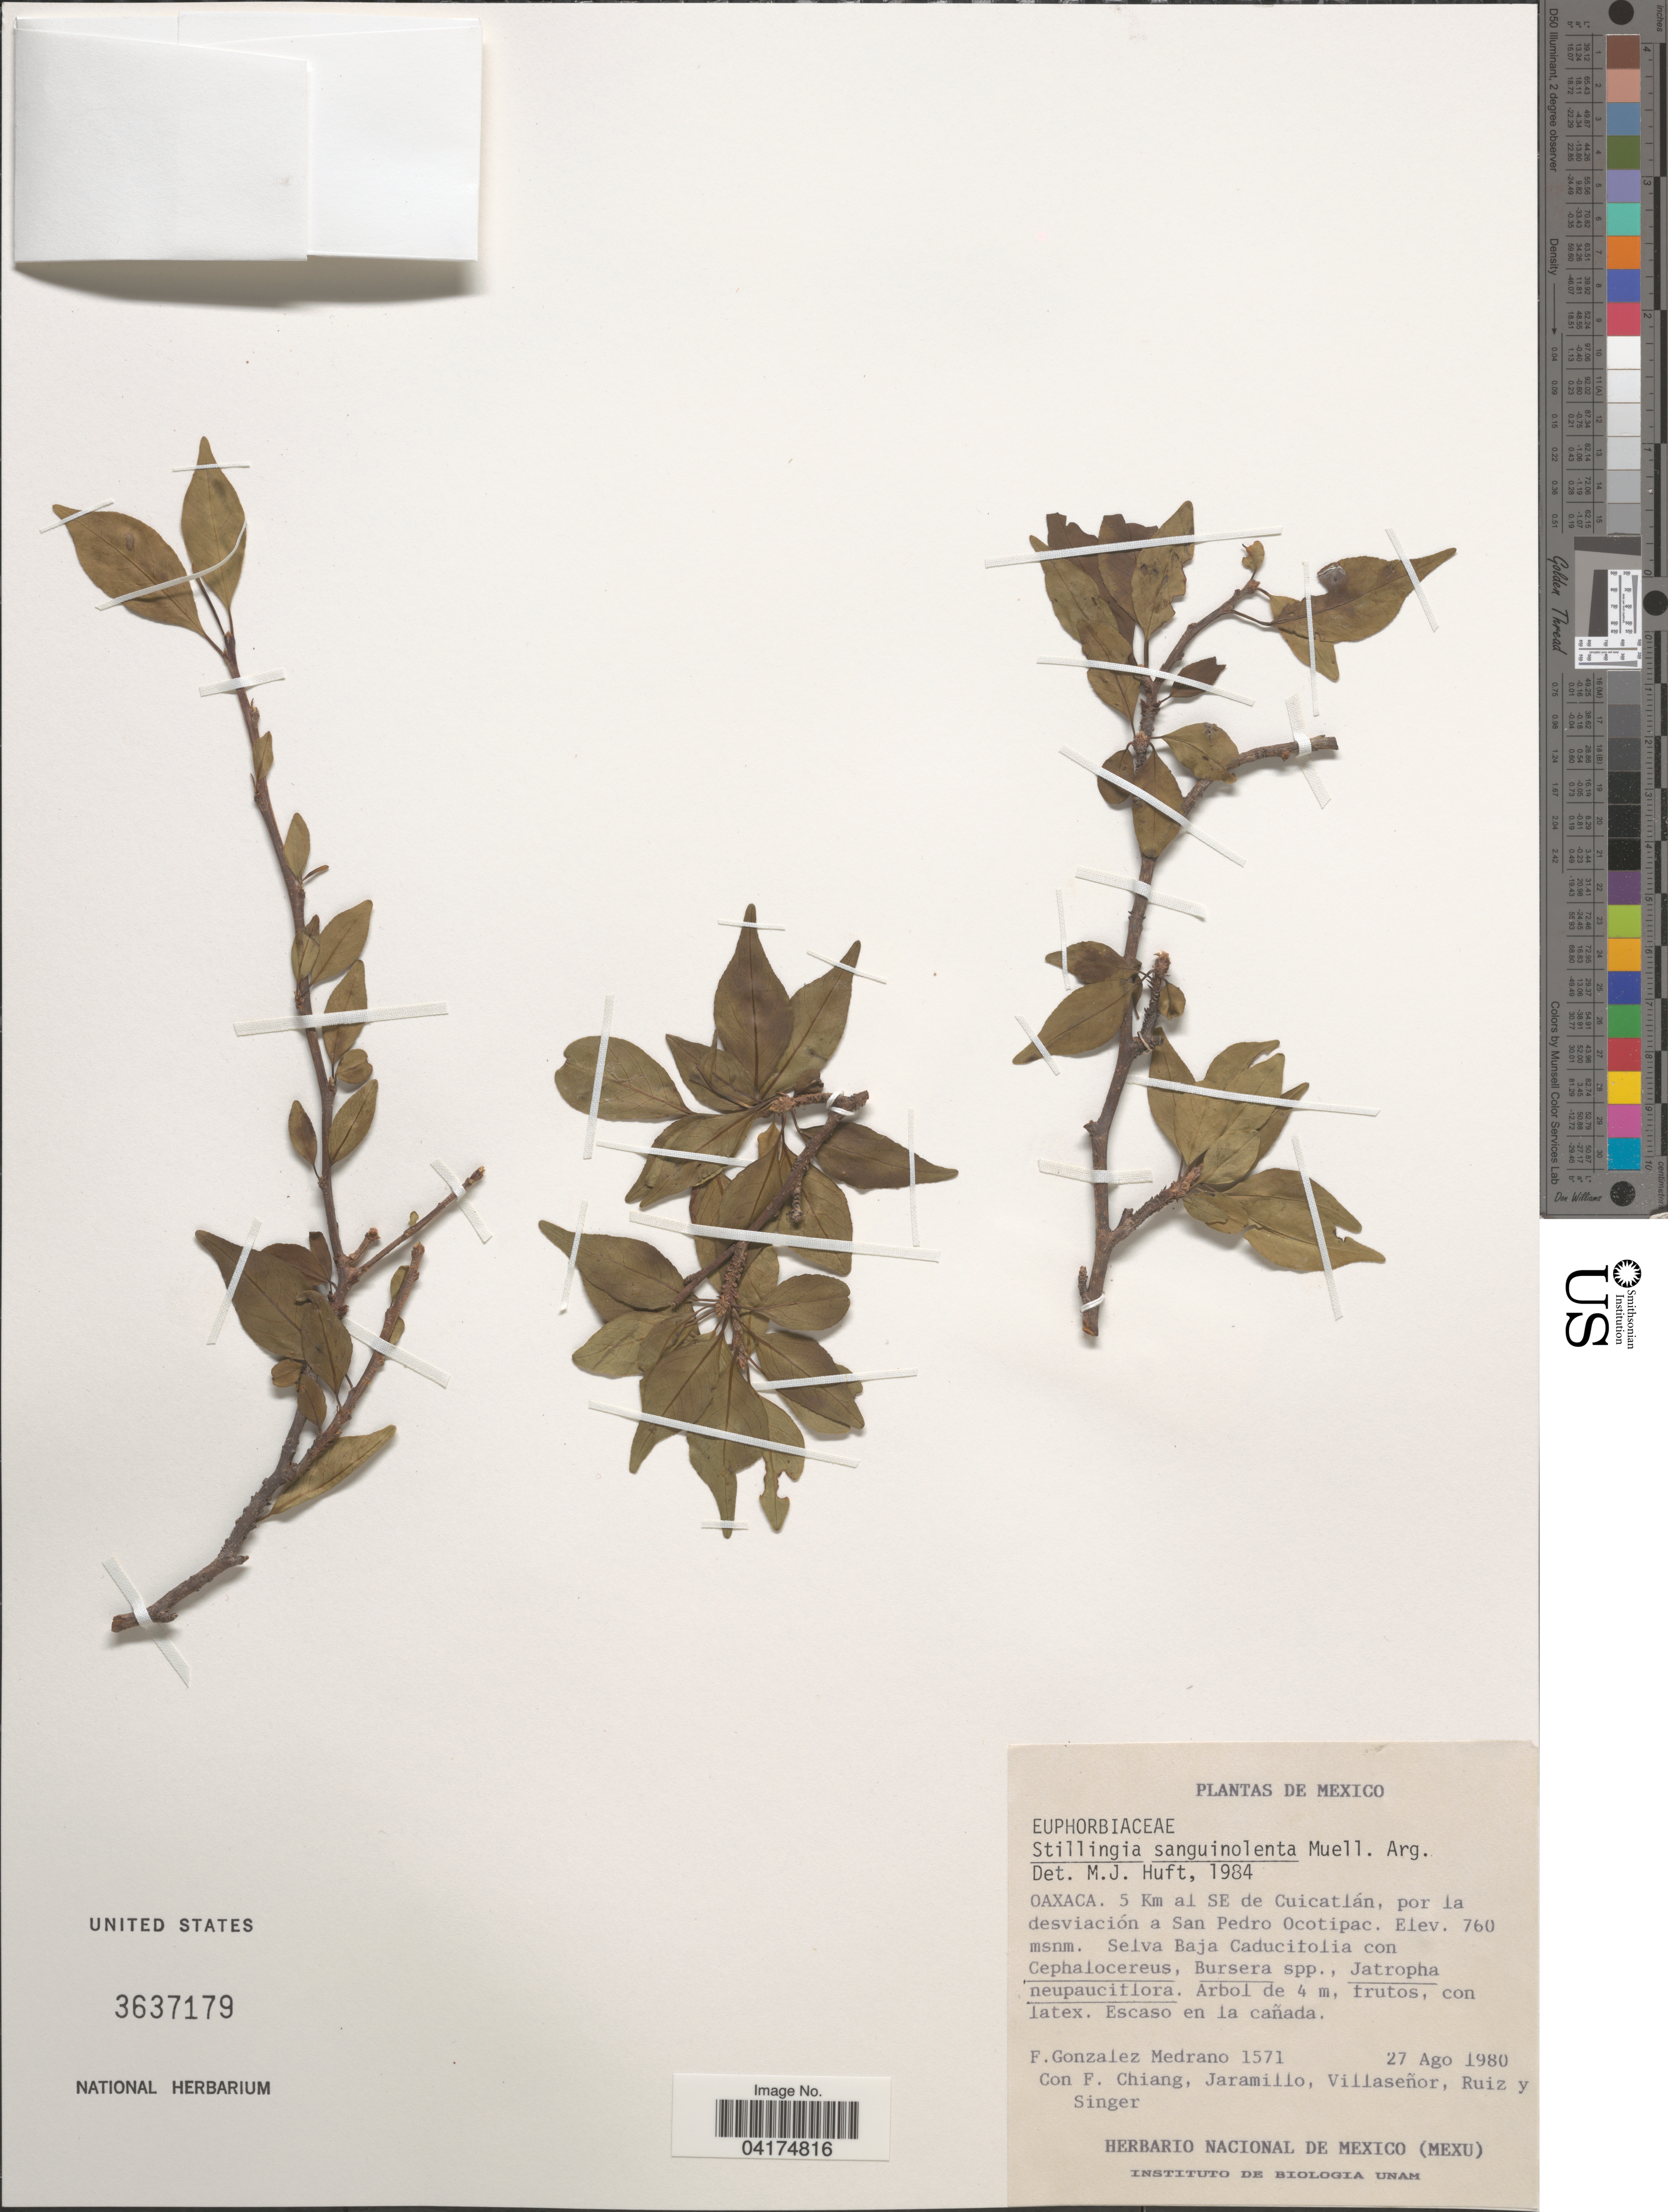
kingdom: Plantae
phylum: Tracheophyta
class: Magnoliopsida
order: Malpighiales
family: Euphorbiaceae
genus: Stillingia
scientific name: Stillingia sanguinolenta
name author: Müll. Arg.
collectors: F. Medrano, F. Chiang, Jaramillo, --, -. Villaseñor & et al.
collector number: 1571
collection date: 1980-08-27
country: Mexico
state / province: Oaxaca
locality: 5 Km al SE de Cuicatlán, por la desviación a San Pedro Ocotipac. Selva Baja Caducifolia.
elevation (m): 760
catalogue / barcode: US 3637179